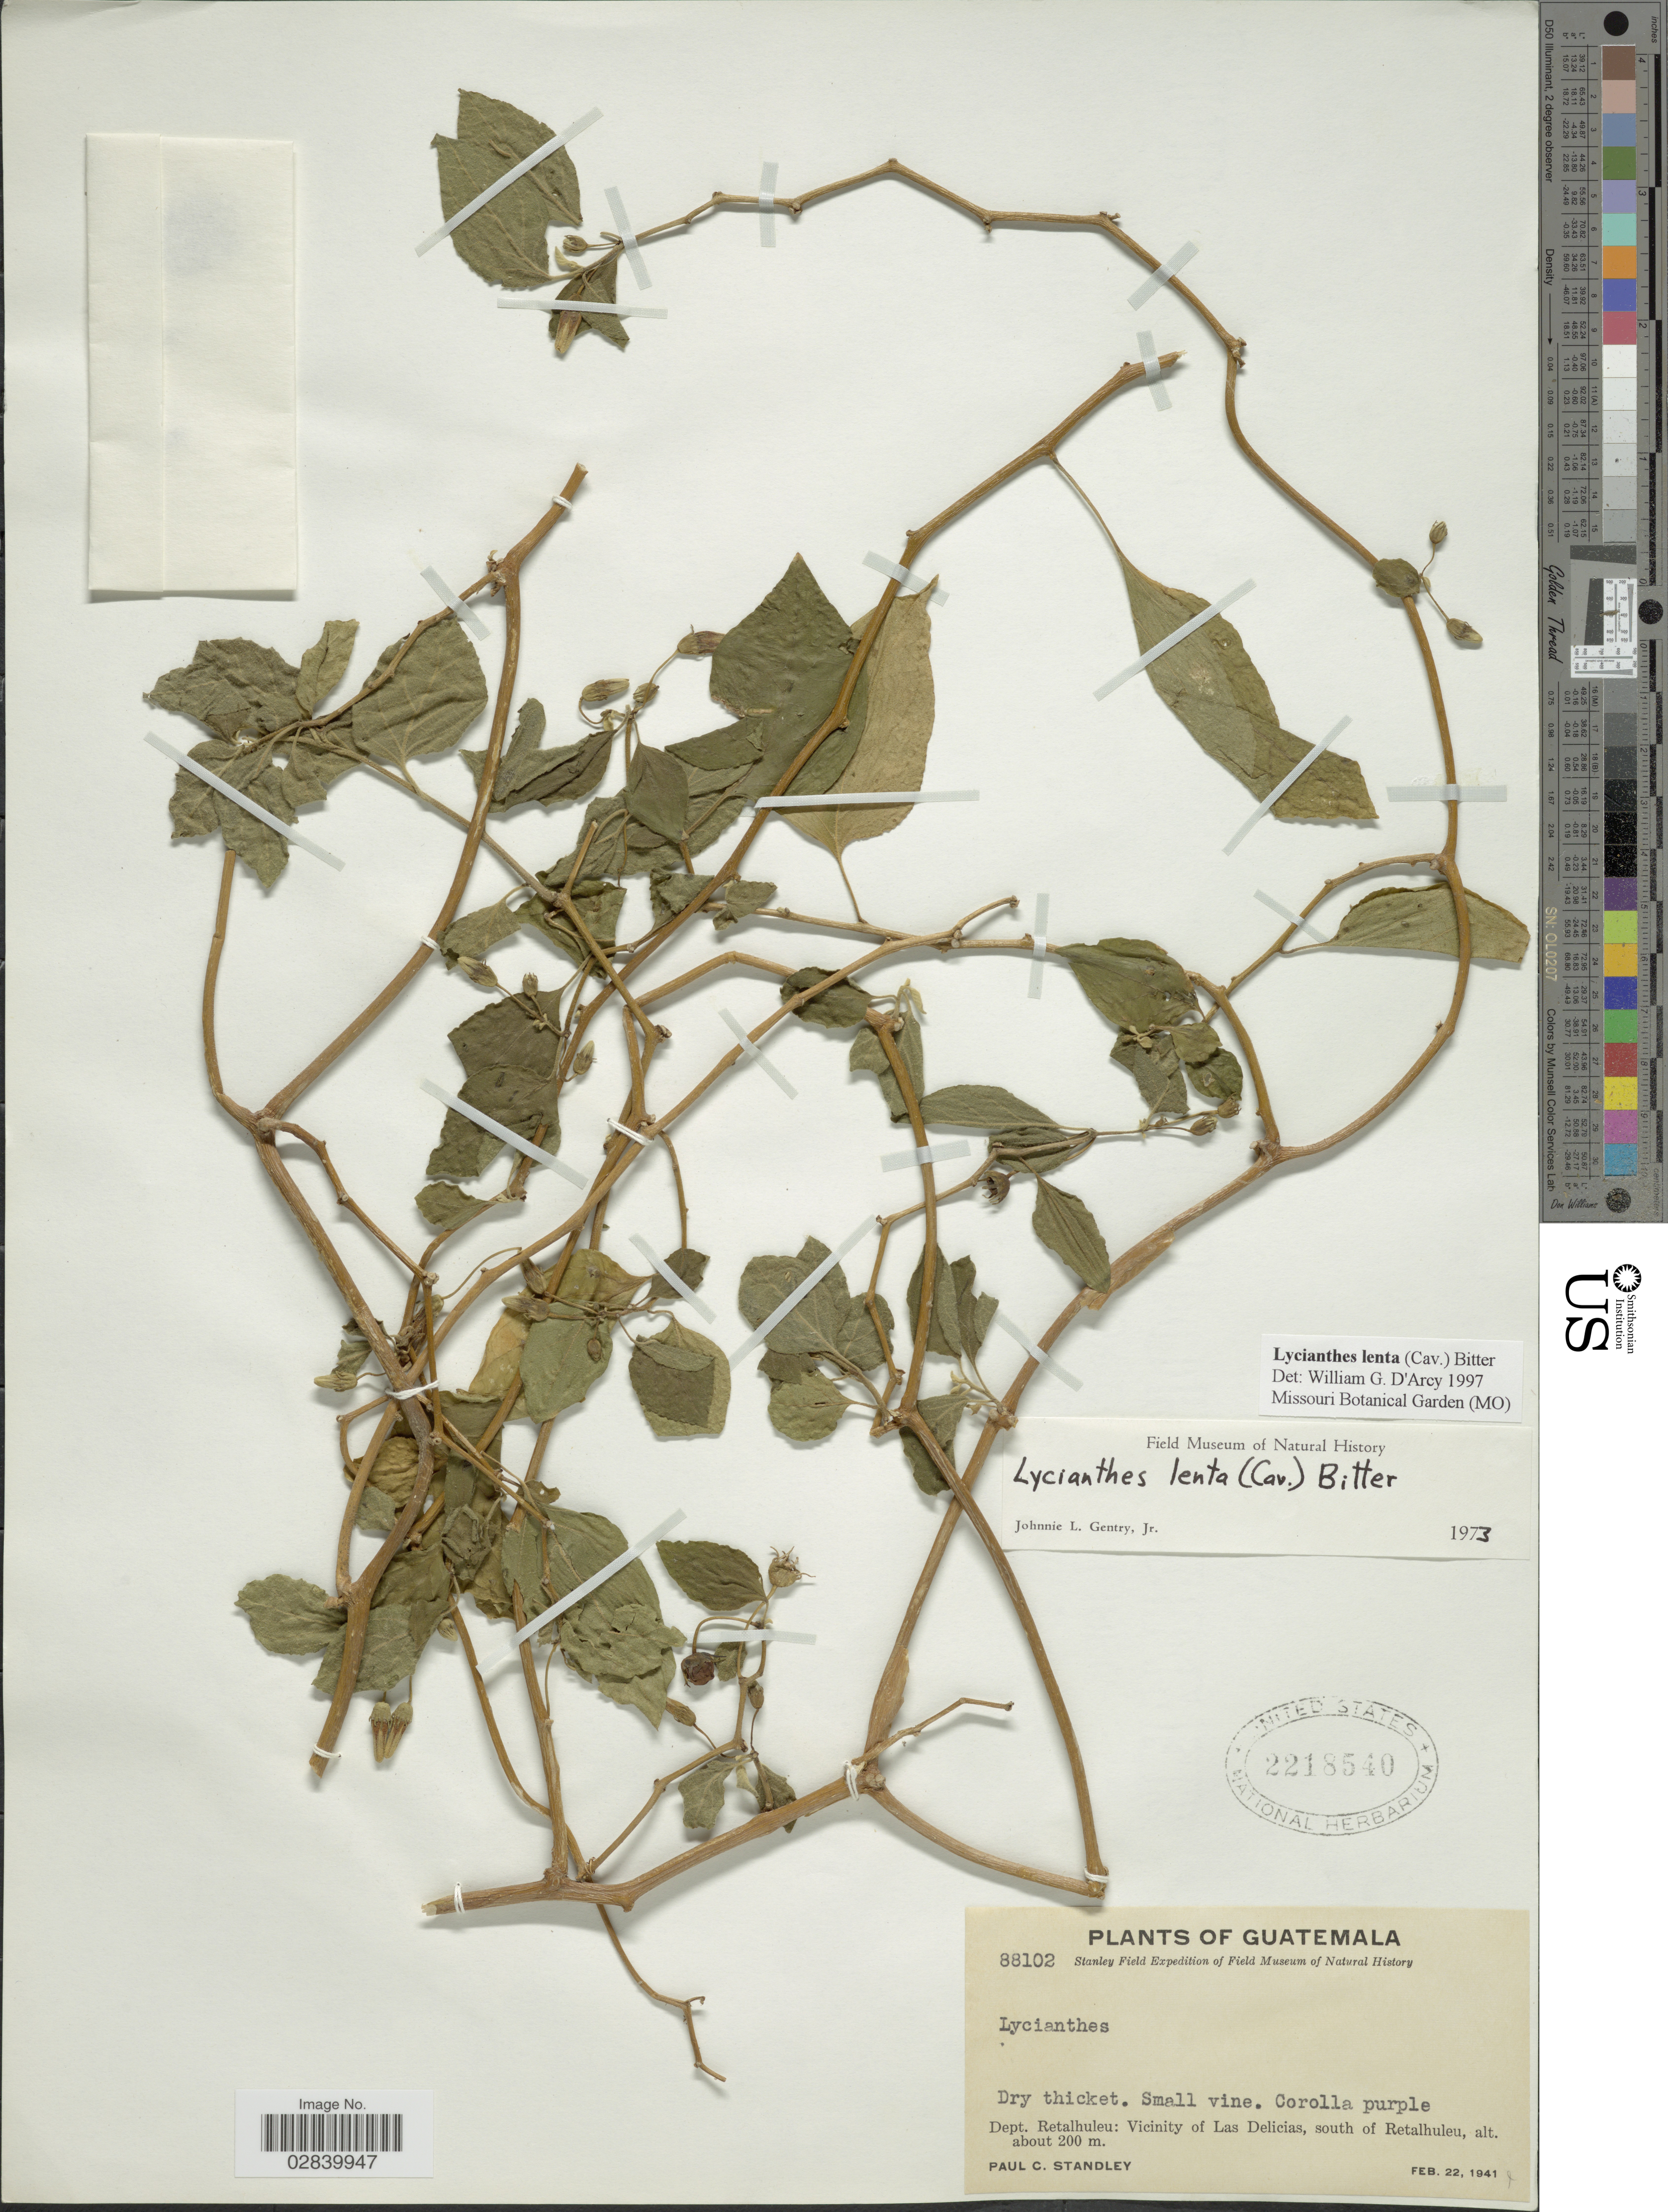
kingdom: Plantae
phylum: Tracheophyta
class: Magnoliopsida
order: Solanales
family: Solanaceae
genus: Lycianthes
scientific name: Lycianthes lenta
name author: (Cav.) Bitter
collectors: P. C. Standley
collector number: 88102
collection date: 1941-02-22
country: Guatemala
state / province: Retalhuleu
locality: Dept. Retalhuleu: Vicinity of Las Delicias, south of Retalhuleu.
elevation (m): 200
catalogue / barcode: US 2218540